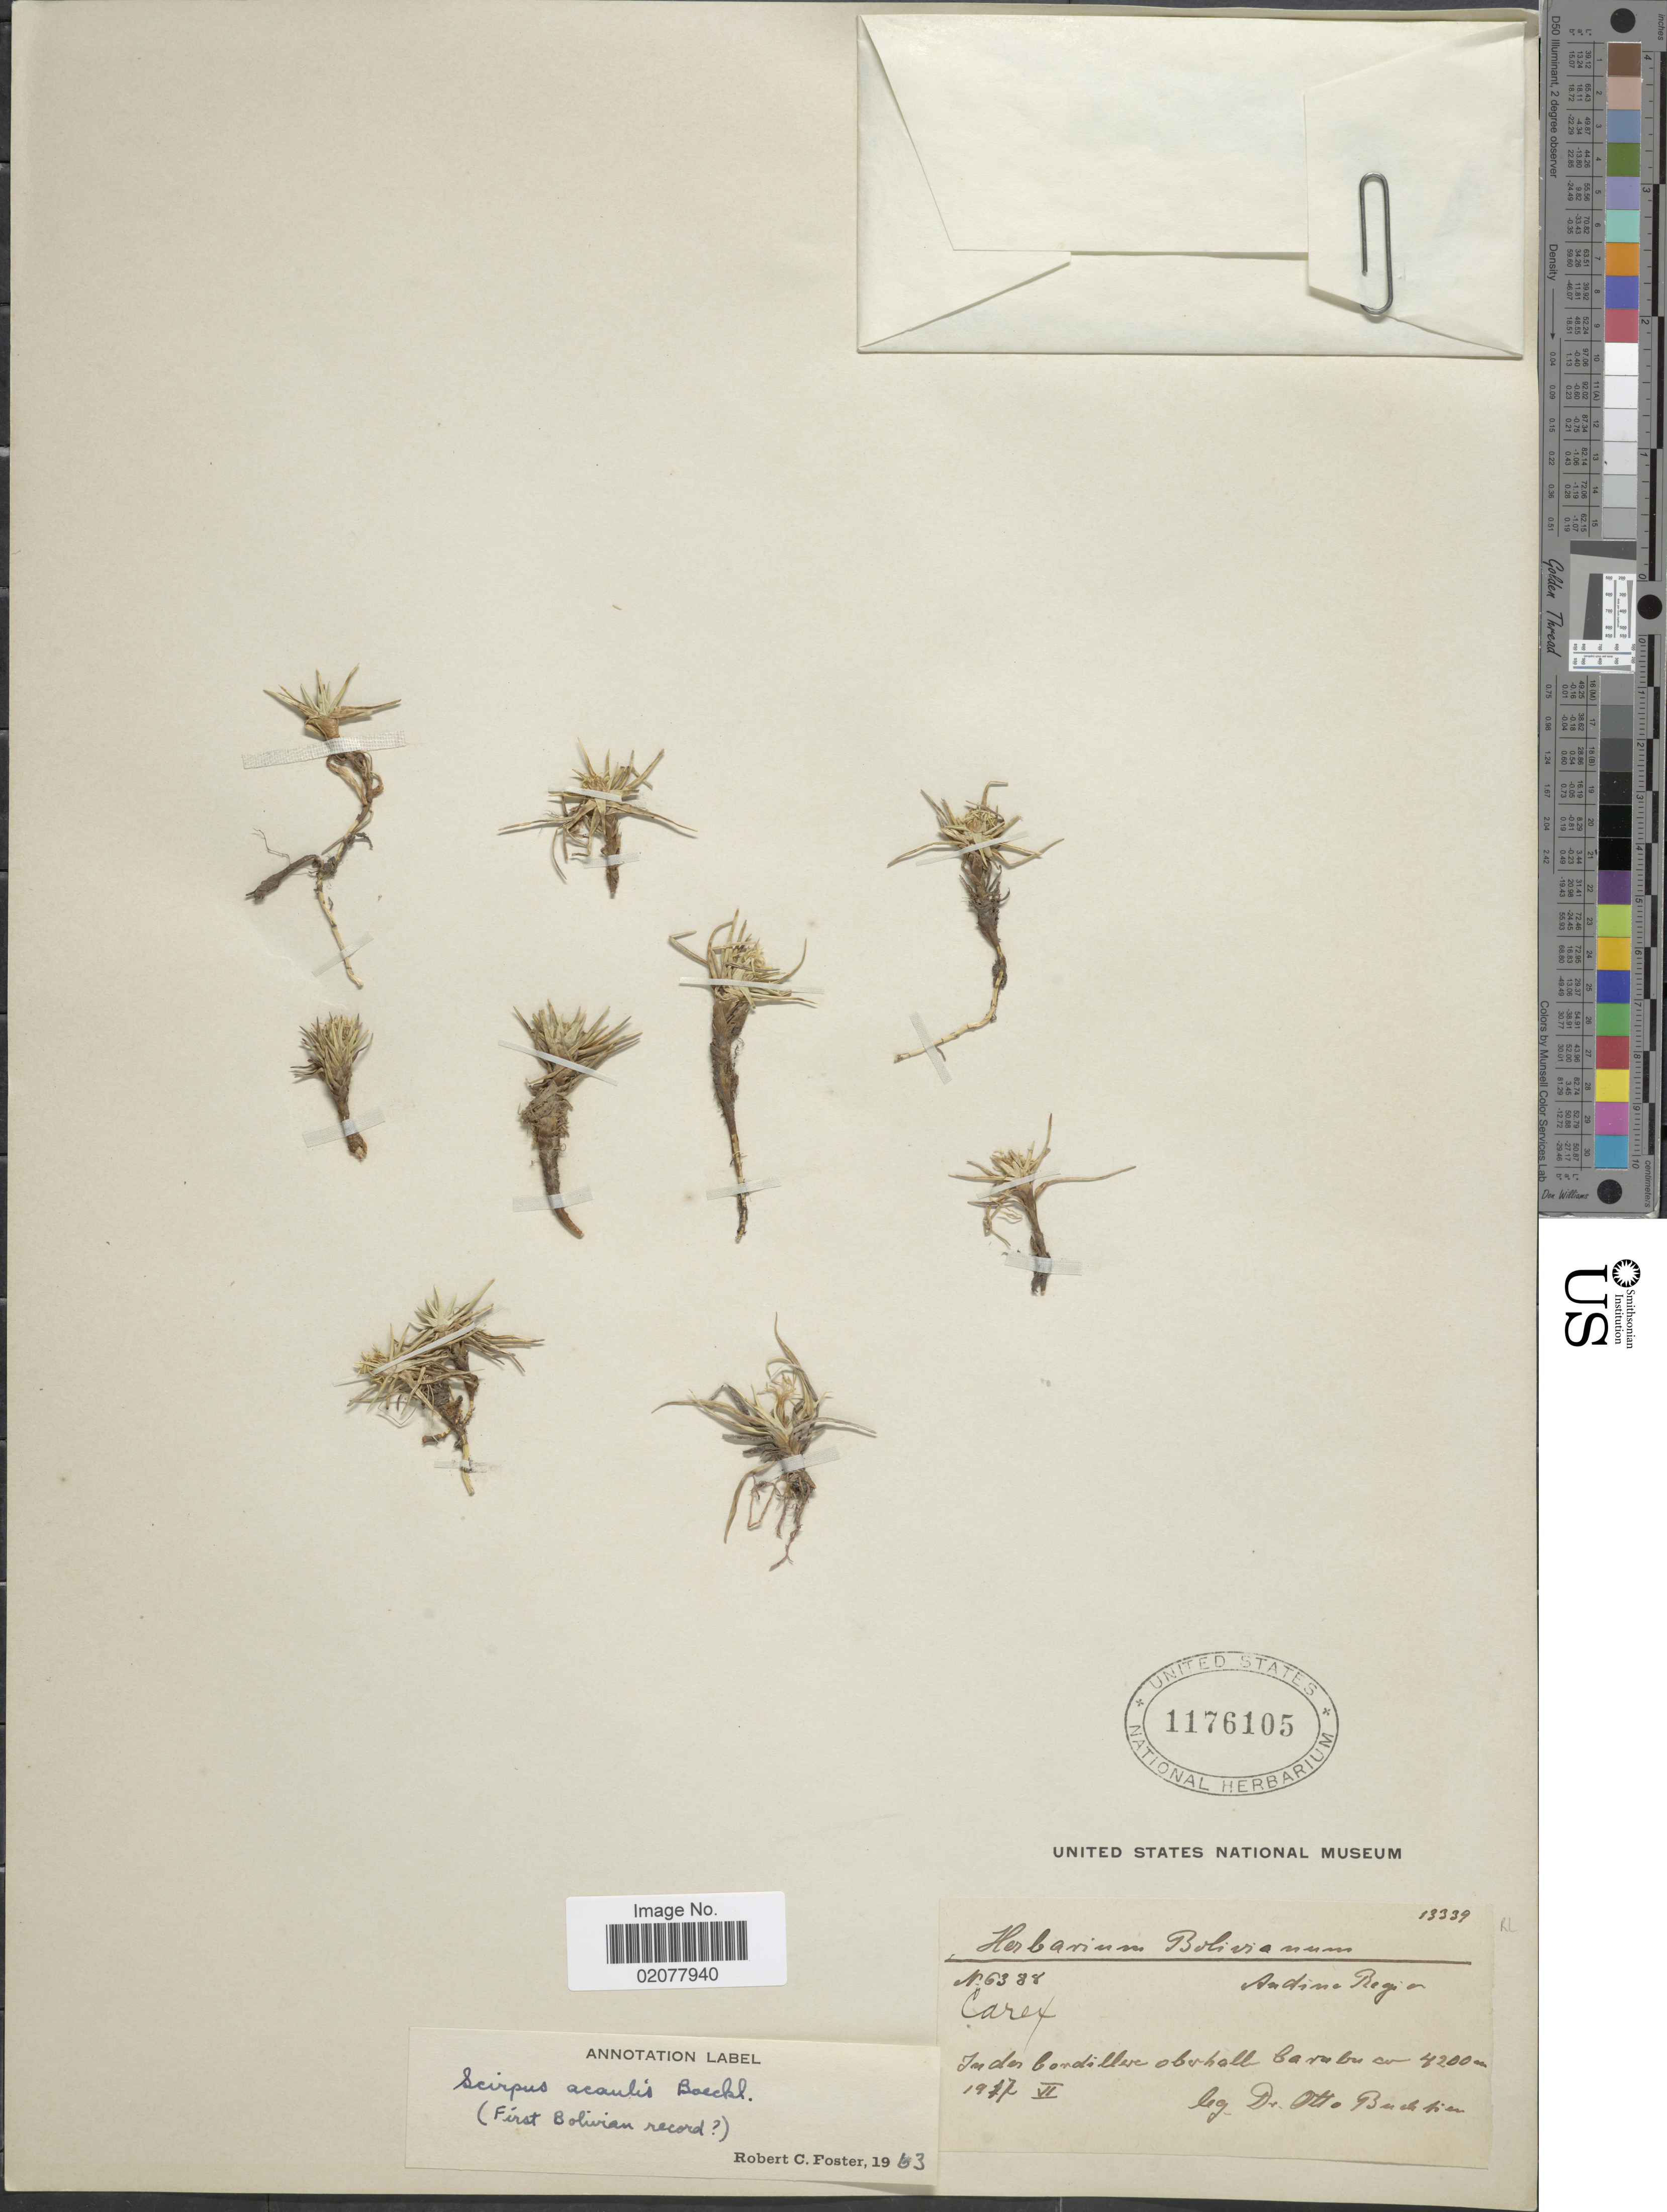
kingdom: Plantae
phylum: Tracheophyta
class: Liliopsida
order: Poales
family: Cyperaceae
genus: Phylloscirpus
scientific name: Phylloscirpus acaulis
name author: (Phil.) Goetgh. & D.A. Simpson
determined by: Strong, Mark T., (BOT), Smithsonian Institution - National Museum of Natural History (UNITED STATES)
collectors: O. Buchtien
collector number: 6388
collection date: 1917-06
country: Bolivia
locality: Andina Region. In der Cordillera oberhalb Carabuco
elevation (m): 4200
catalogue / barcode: US 1176105